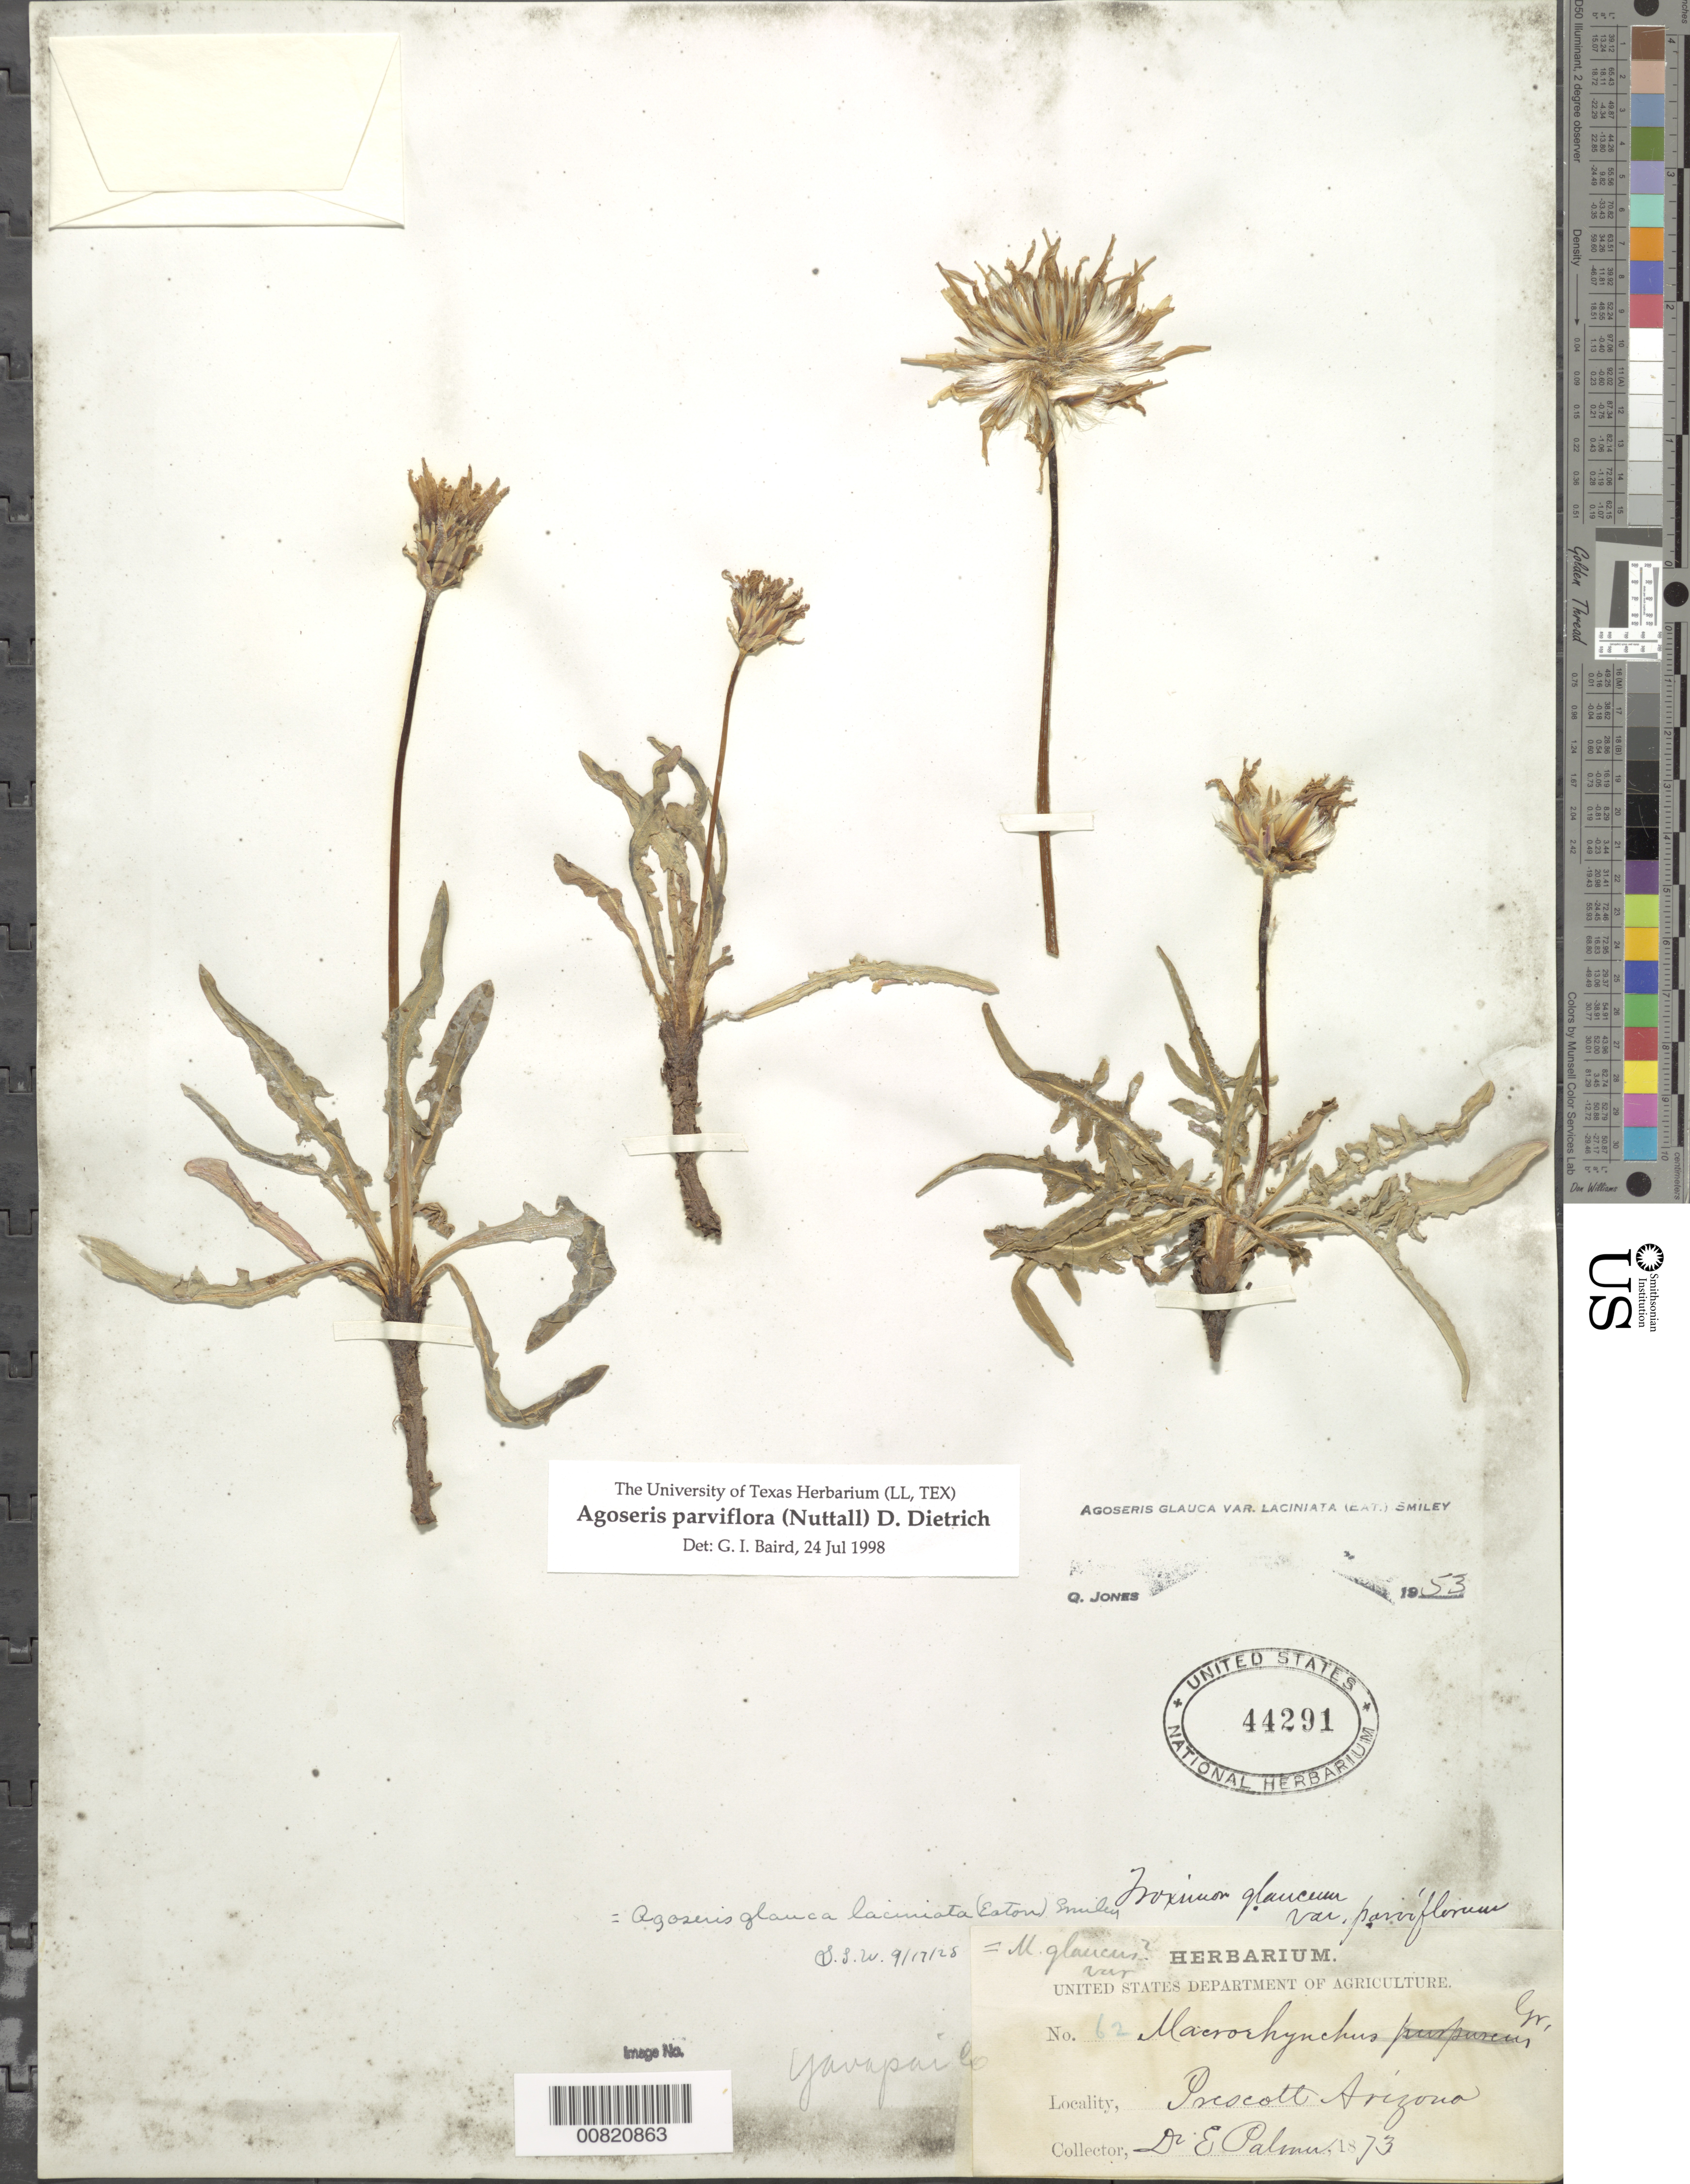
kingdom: Plantae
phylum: Tracheophyta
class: Magnoliopsida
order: Asterales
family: Asteraceae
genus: Agoseris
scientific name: Agoseris parviflora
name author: (Nutt.) D. Dietr.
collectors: E. Palmer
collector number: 73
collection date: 1873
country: United States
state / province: Arizona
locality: Prescott, Arizona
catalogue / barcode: US 44291